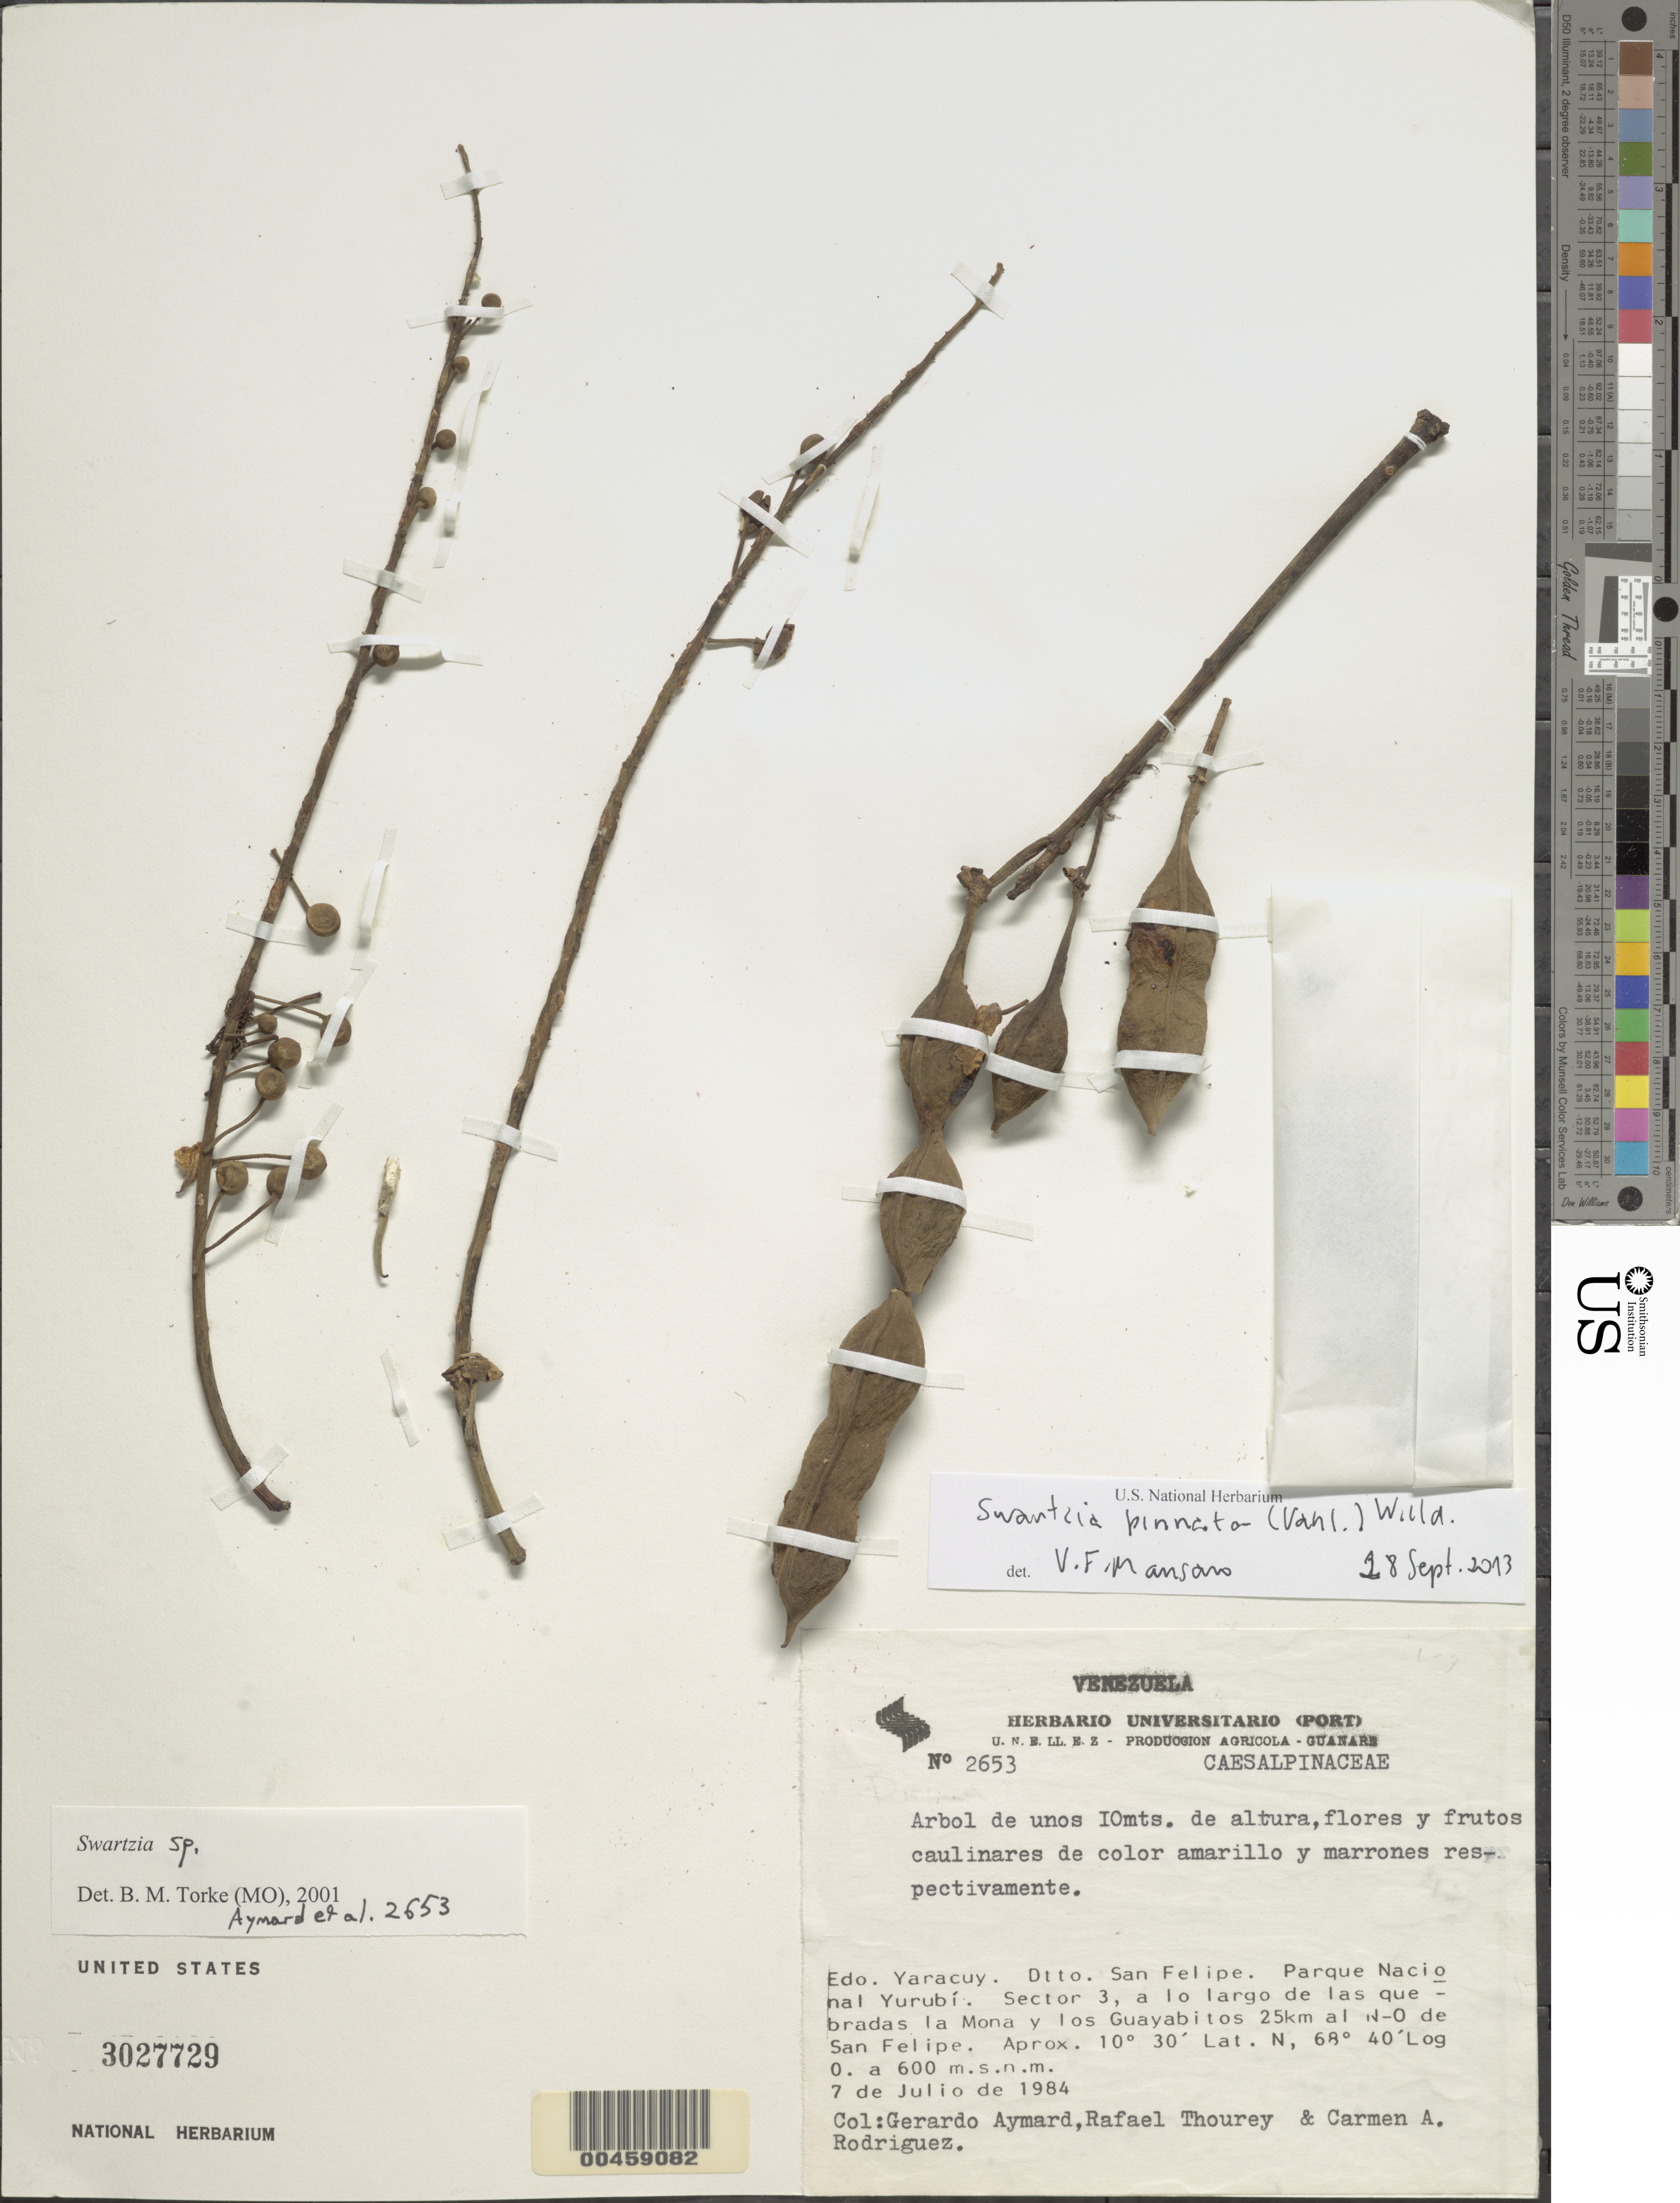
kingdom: Plantae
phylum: Tracheophyta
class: Magnoliopsida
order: Fabales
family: Fabaceae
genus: Swartzia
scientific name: Swartzia pinnata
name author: (Vahl) Willd.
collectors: G. A. Aymard, R. Thourey & C. Rodriguez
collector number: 2653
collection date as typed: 07 Jul 1984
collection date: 1984-07-07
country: Venezuela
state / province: Yaracuy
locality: Quebradas la Mona and los Guayabitos, 25 km NW of San Felipe; Parque Nacional Yurubi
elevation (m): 600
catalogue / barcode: US 3027729